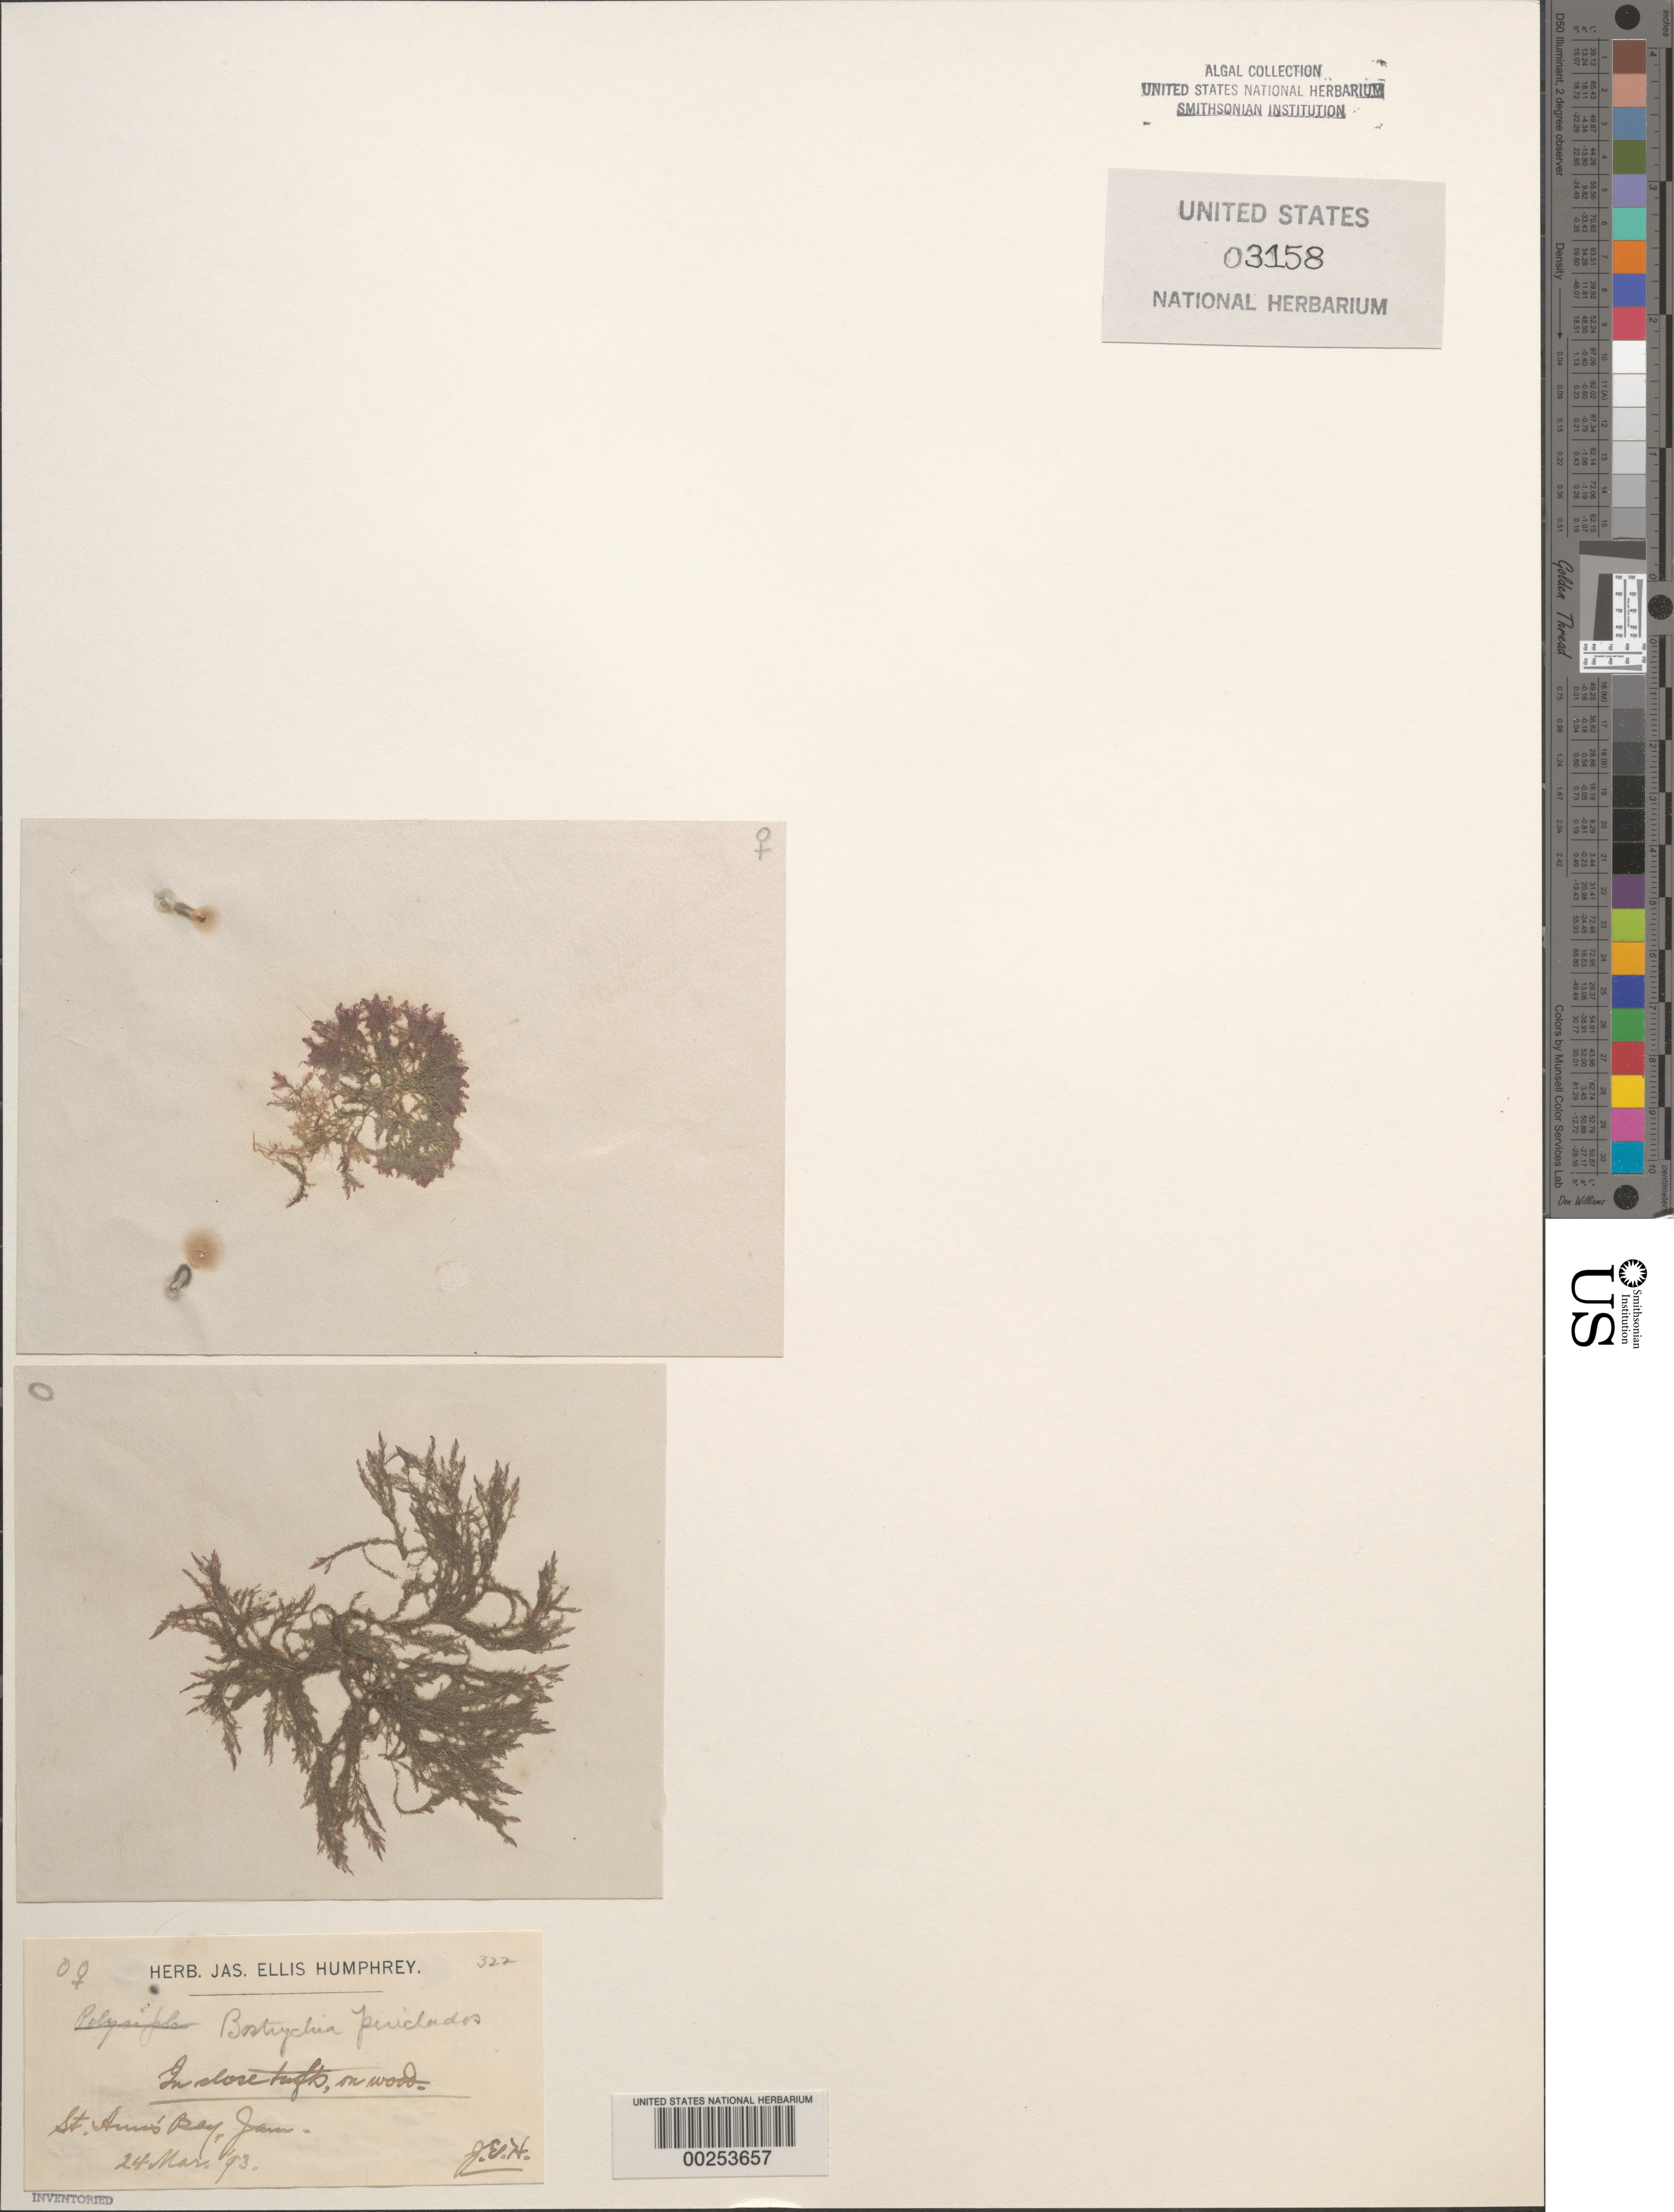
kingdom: Plantae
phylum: Rhodophyta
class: Florideophyceae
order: Ceramiales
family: Rhodomelaceae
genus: Bostrychia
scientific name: Bostrychia periclados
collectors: J. Humphrey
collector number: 322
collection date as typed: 24 Mar 1893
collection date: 1893-03-24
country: Jamaica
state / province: Saint Ann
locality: St. Ann's Bay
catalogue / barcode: US 3158